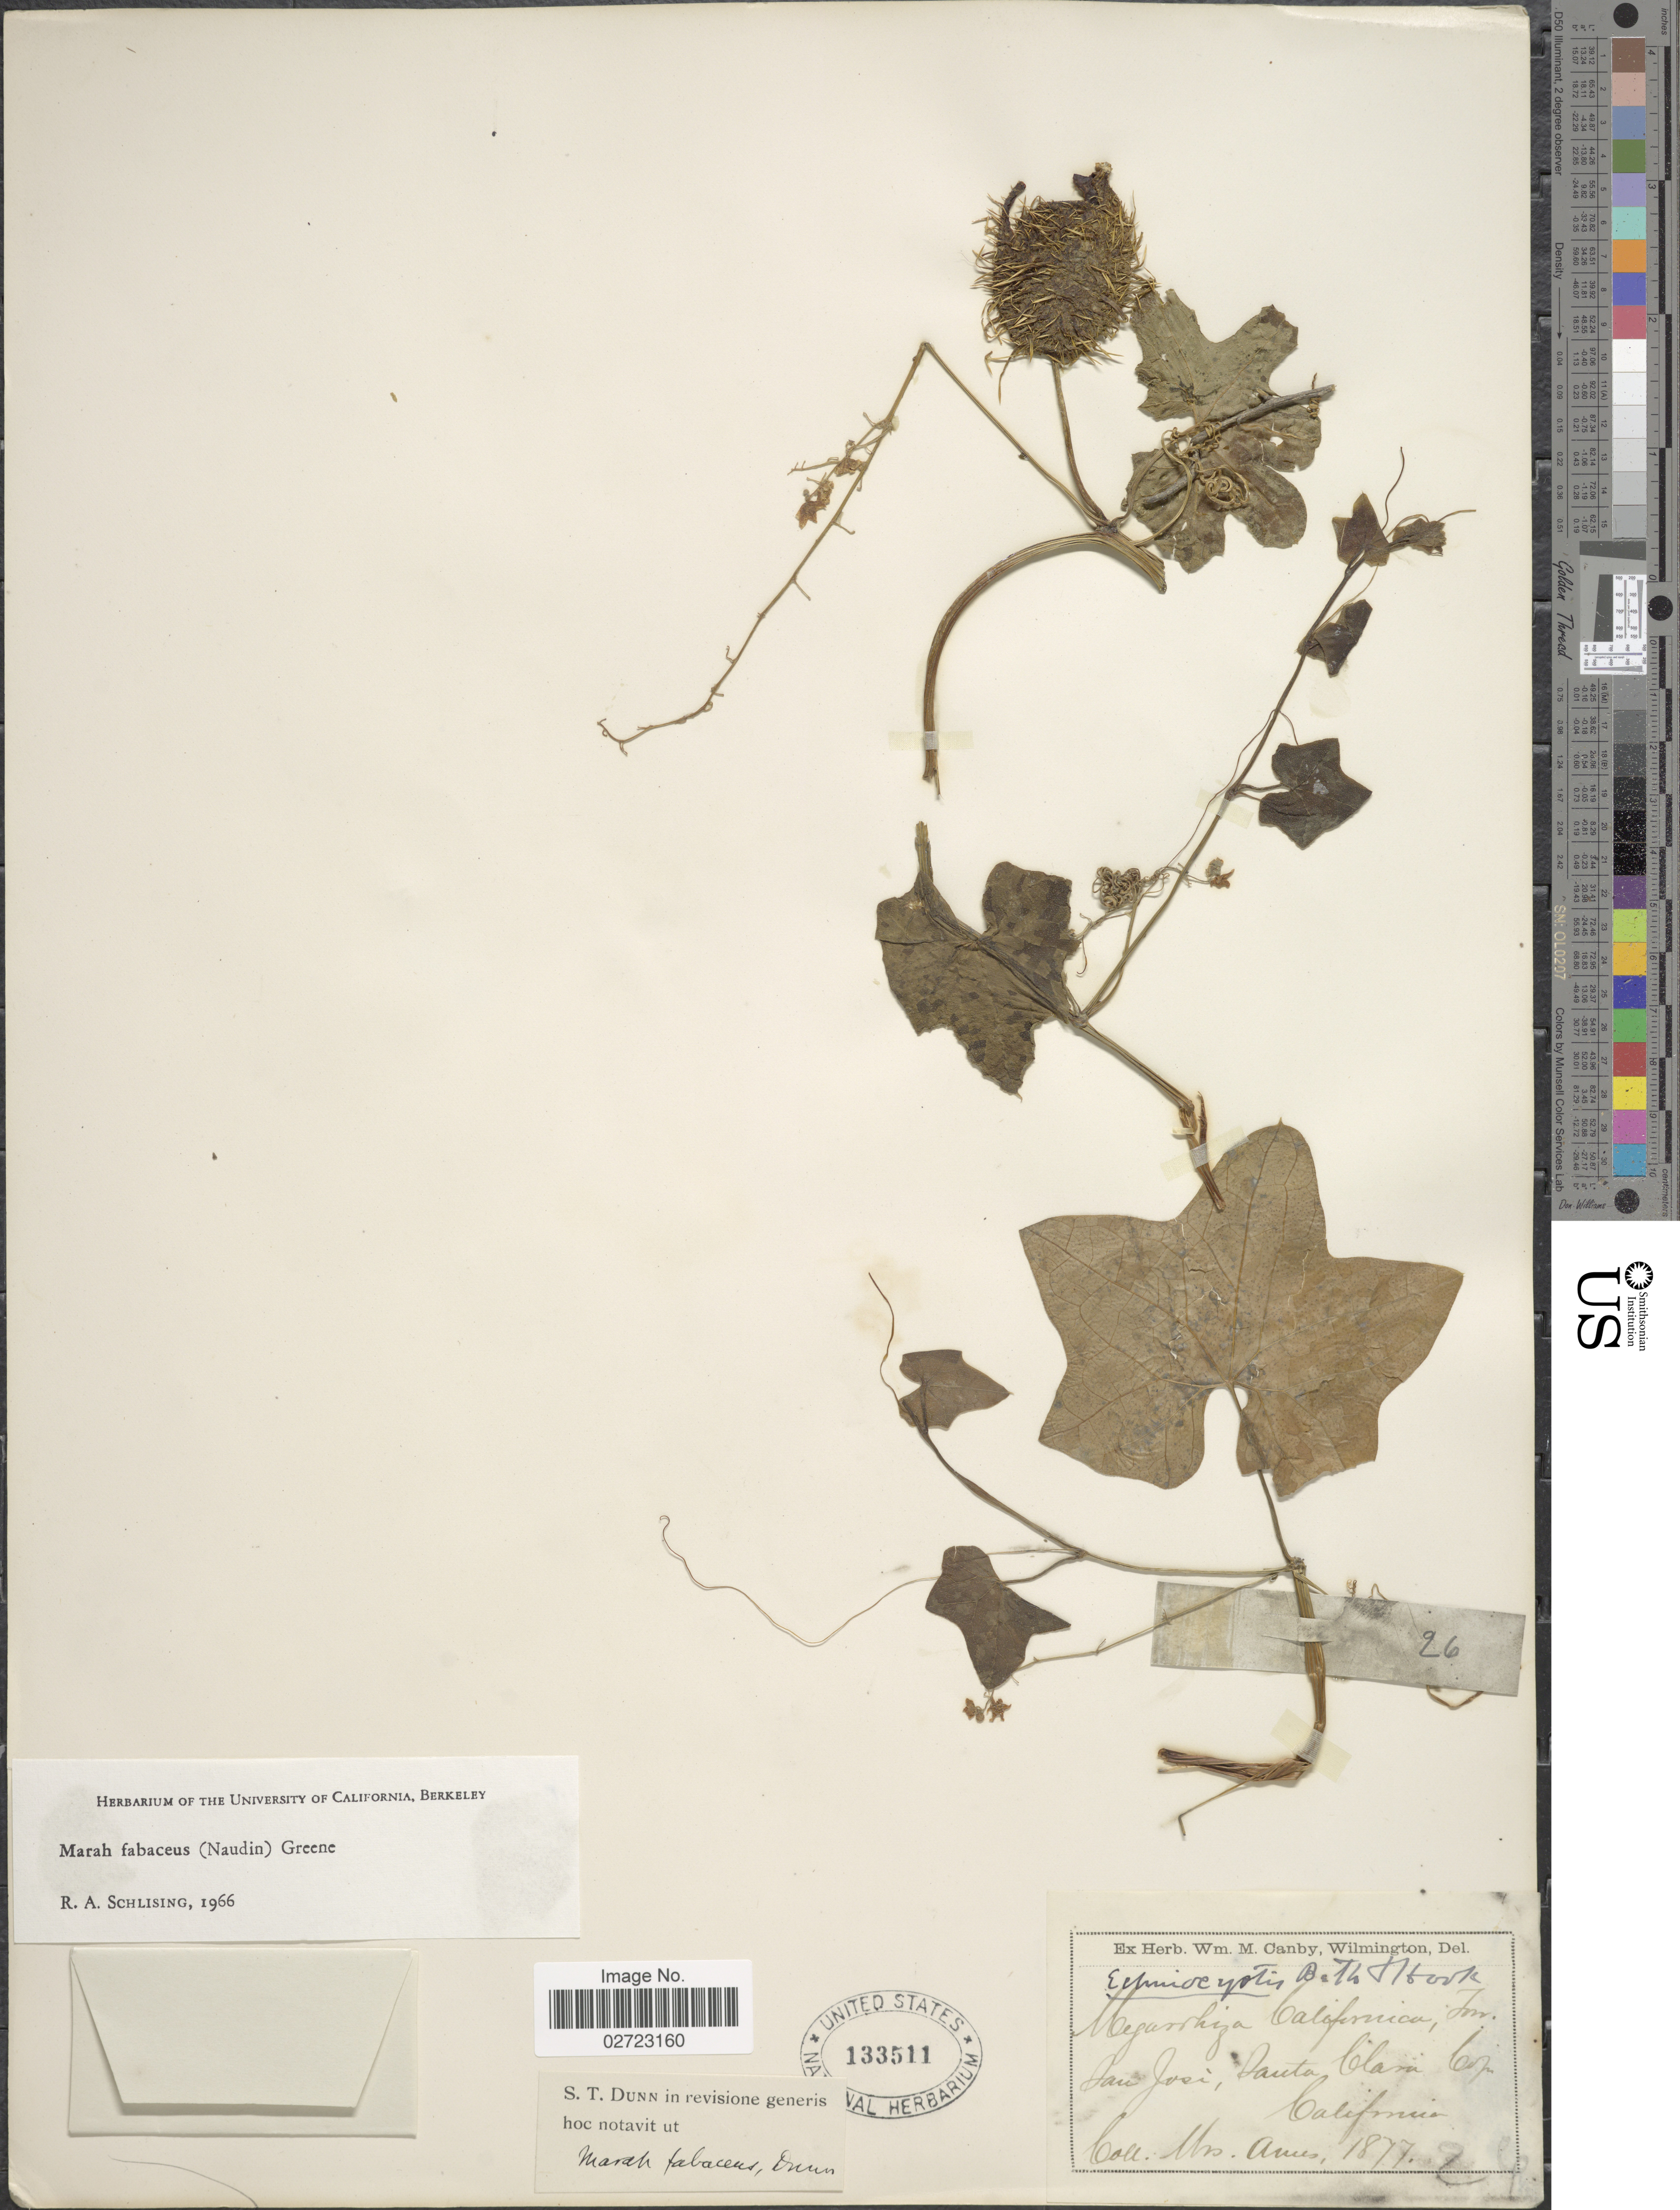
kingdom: Plantae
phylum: Tracheophyta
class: Magnoliopsida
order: Cucurbitales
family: Cucurbitaceae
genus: Marah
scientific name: Marah fabacea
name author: (Naudin) Greene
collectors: -- Ames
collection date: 1877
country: United States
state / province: California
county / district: Santa Clara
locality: San Jose, Santa Clara Co.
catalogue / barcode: US 133511